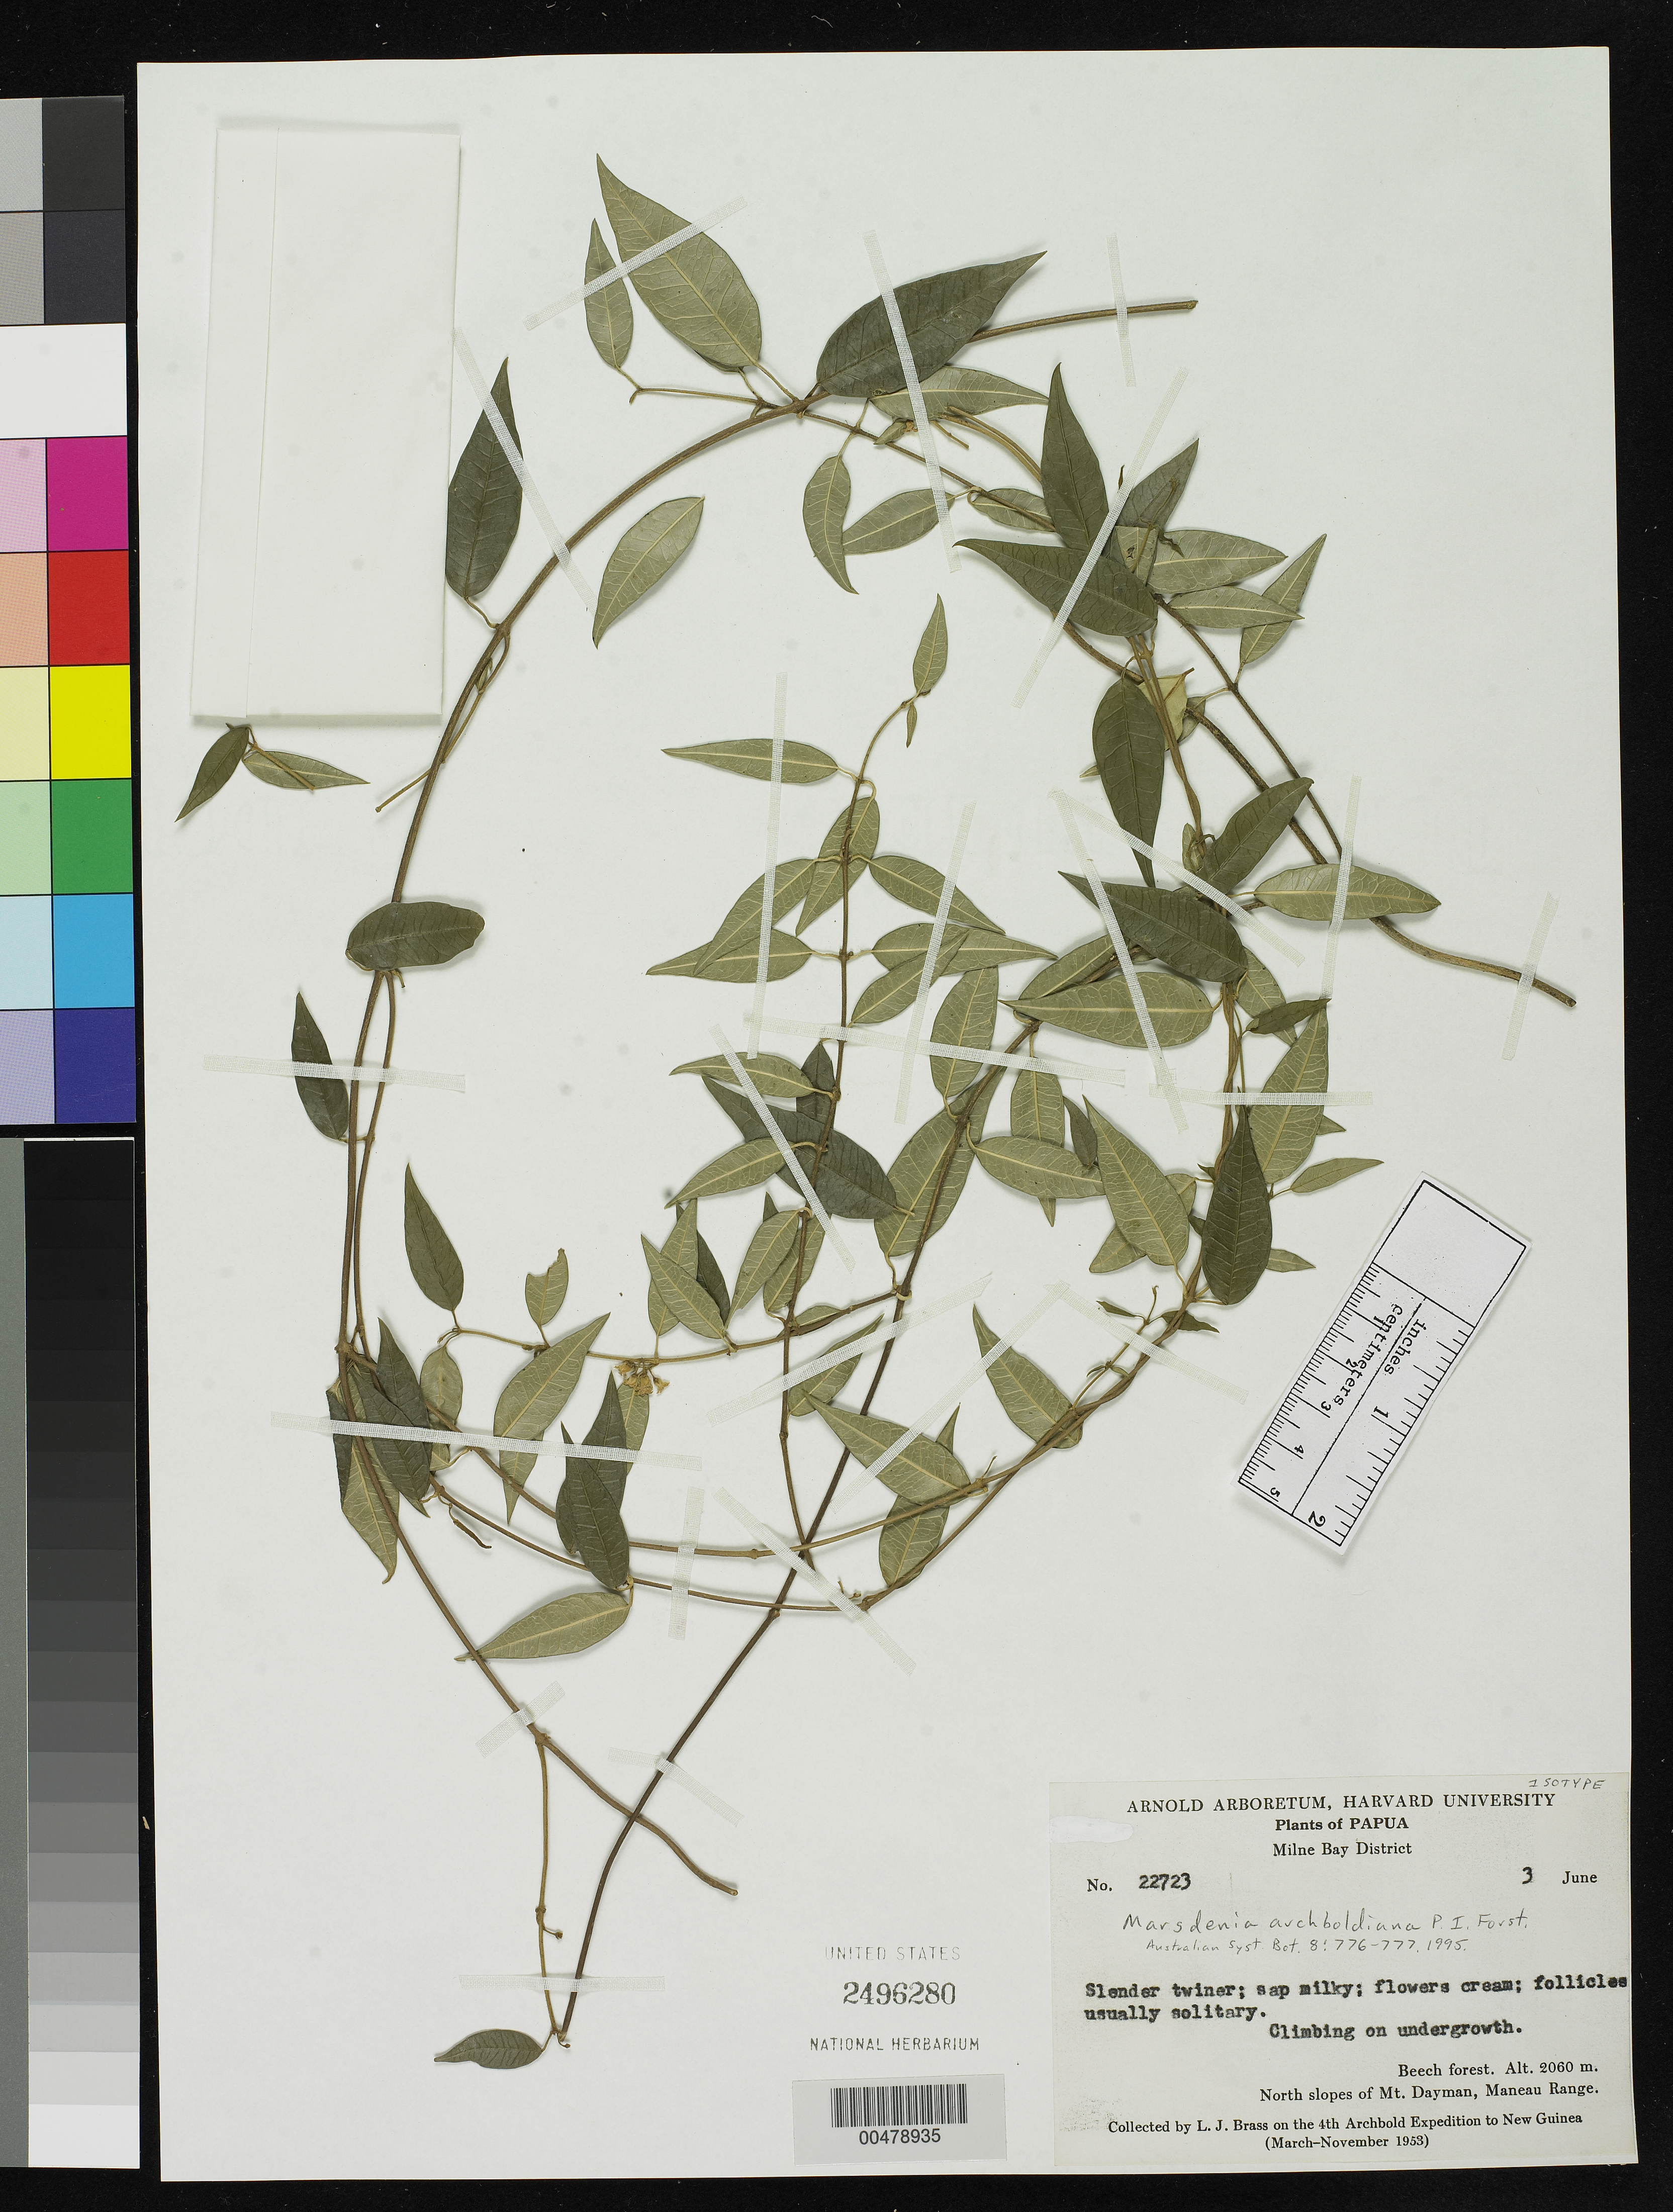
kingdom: Plantae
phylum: Tracheophyta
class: Magnoliopsida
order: Gentianales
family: Apocynaceae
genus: Marsdenia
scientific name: Marsdenia archboldiana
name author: P.I. Forst.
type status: Isotype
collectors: L. J. Brass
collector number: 22723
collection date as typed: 03 Jun 1953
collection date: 1953-06-03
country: Papua New Guinea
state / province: Milne Bay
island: New Guinea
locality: N slopes of Mt. Dayman, Maneau Range.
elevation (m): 2060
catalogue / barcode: US 2496280